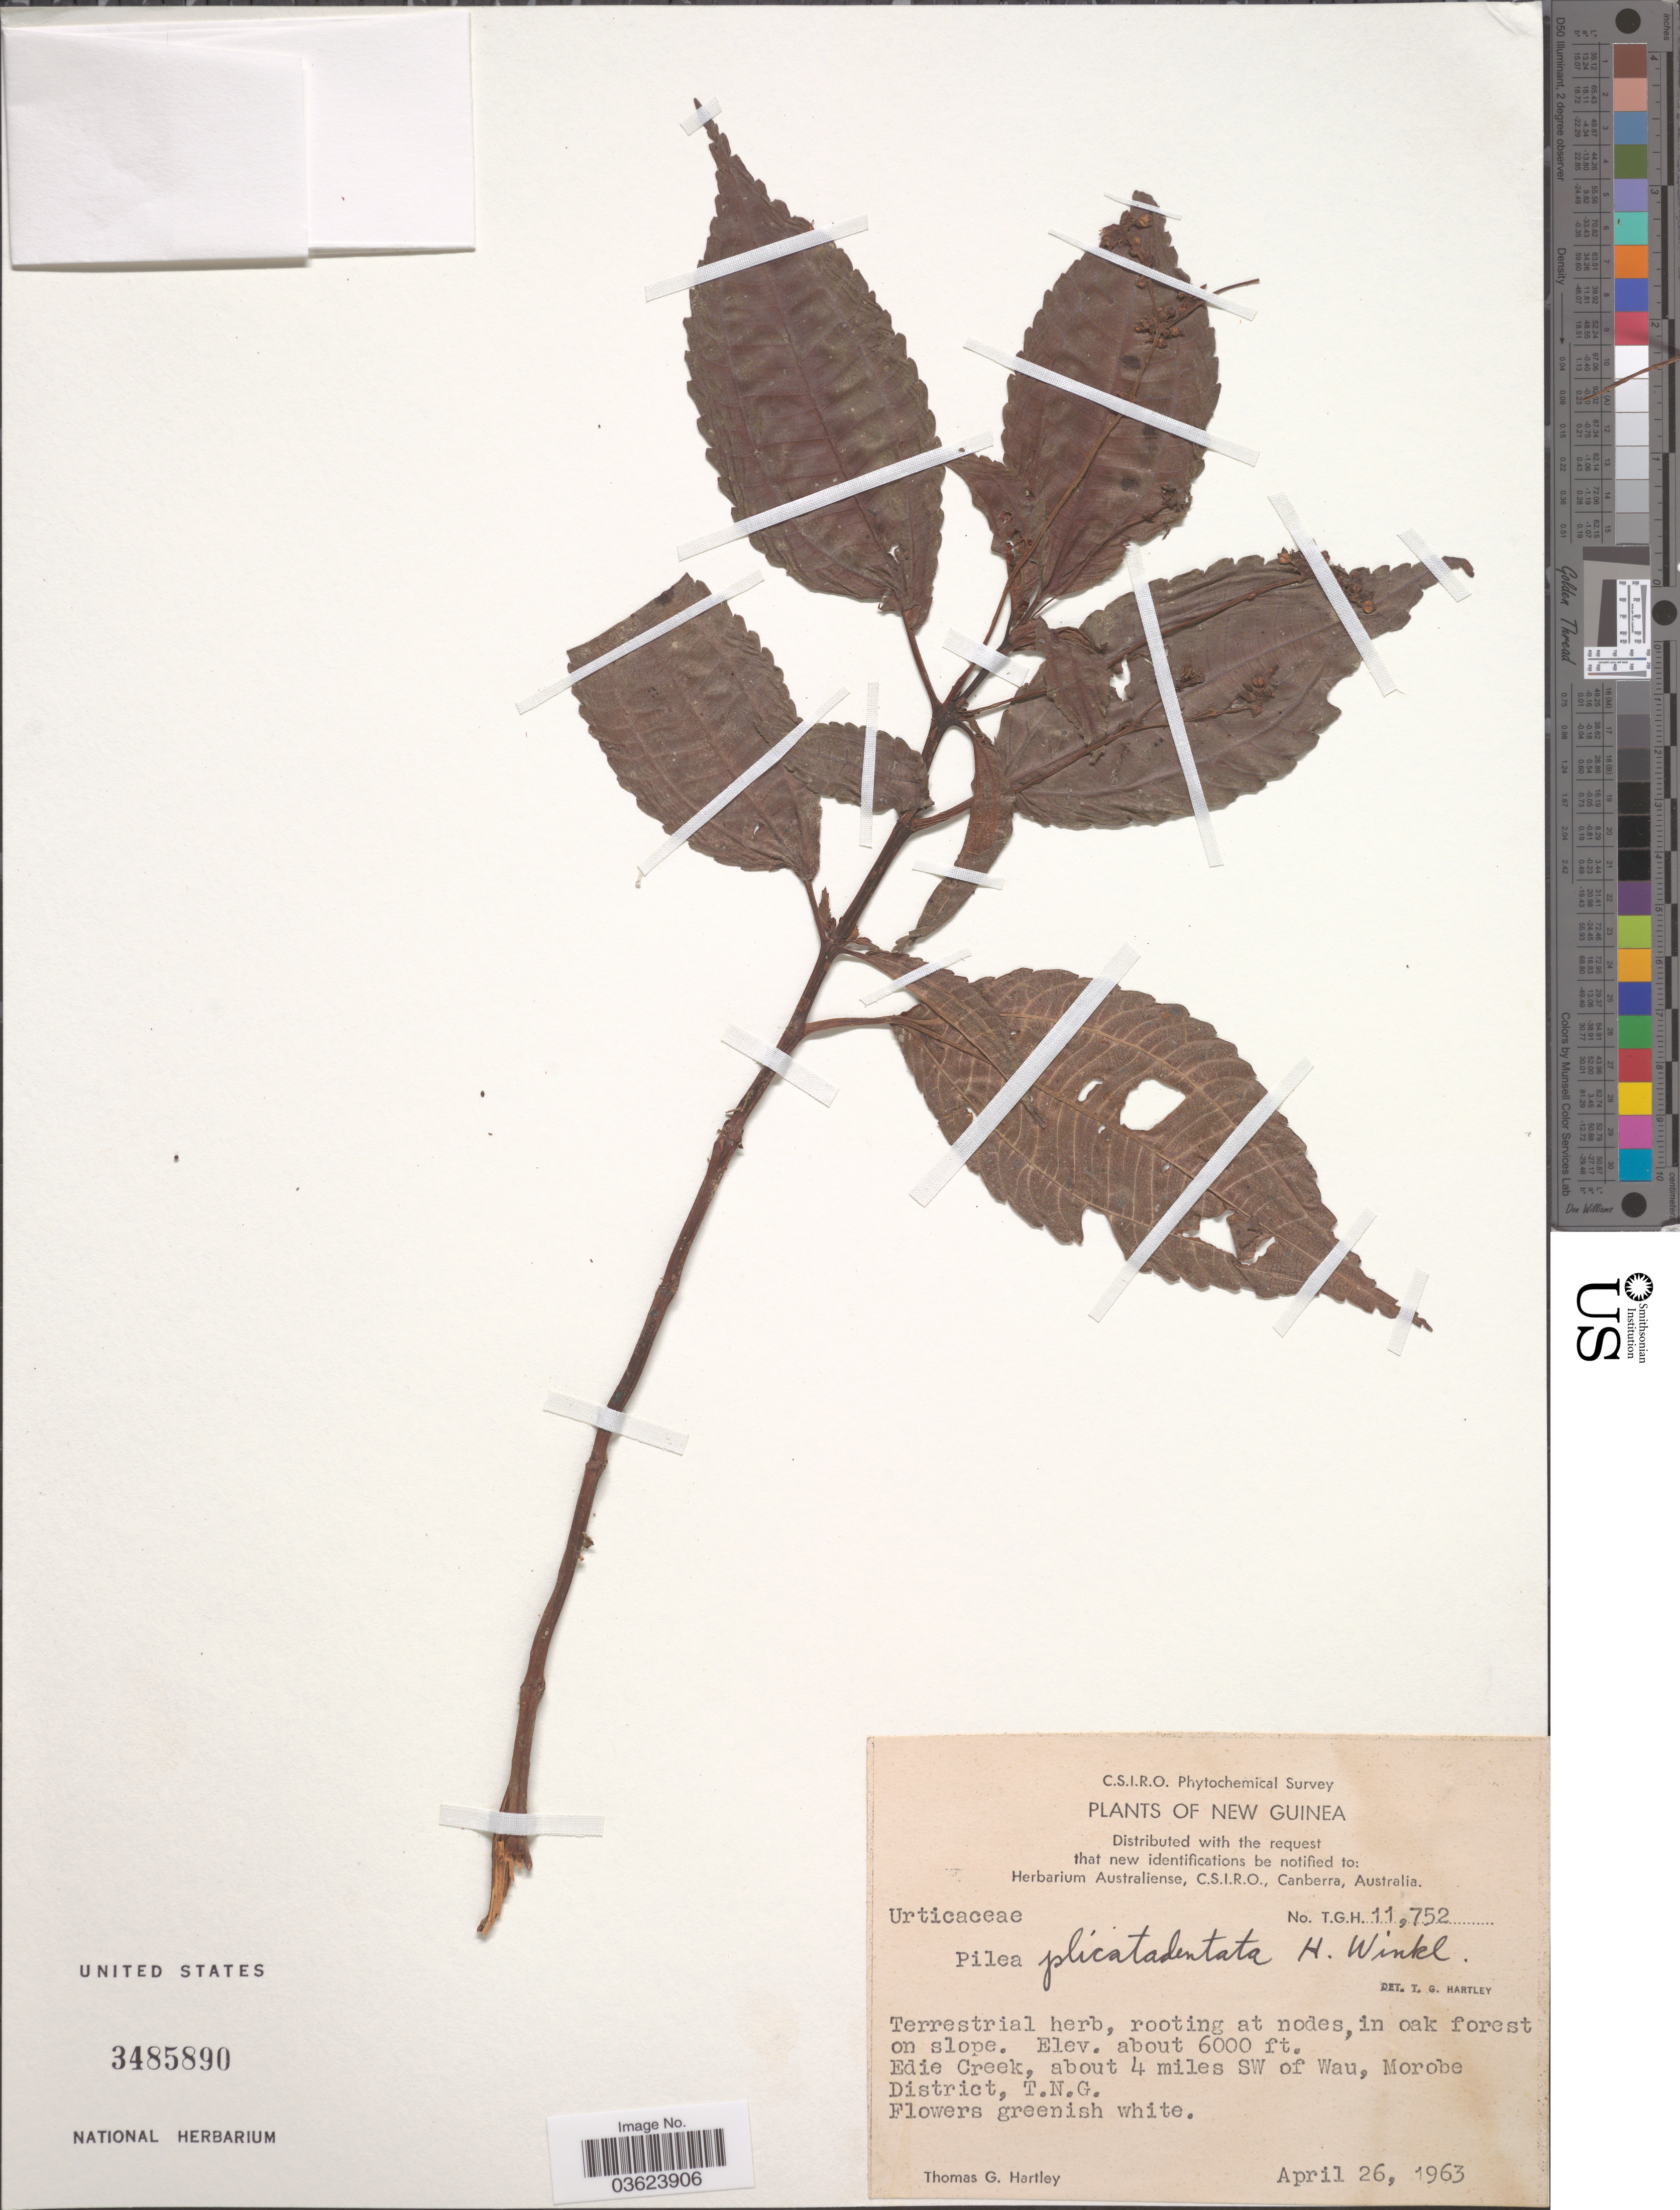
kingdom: Plantae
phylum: Tracheophyta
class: Magnoliopsida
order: Rosales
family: Urticaceae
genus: Pilea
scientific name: Pilea plicatidentata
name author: H.J.P. Winkl.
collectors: T. G. Hartley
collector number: T.G.H.11752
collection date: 1963-04-26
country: Papua New Guinea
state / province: Morobe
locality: New Guinea. Terrestrial herb, rooting at nodes, in oak forest on slope. Edie Creek, about 4 miles SW of Wau, Morobe District, T.N.G.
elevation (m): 1829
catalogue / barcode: US 3485890